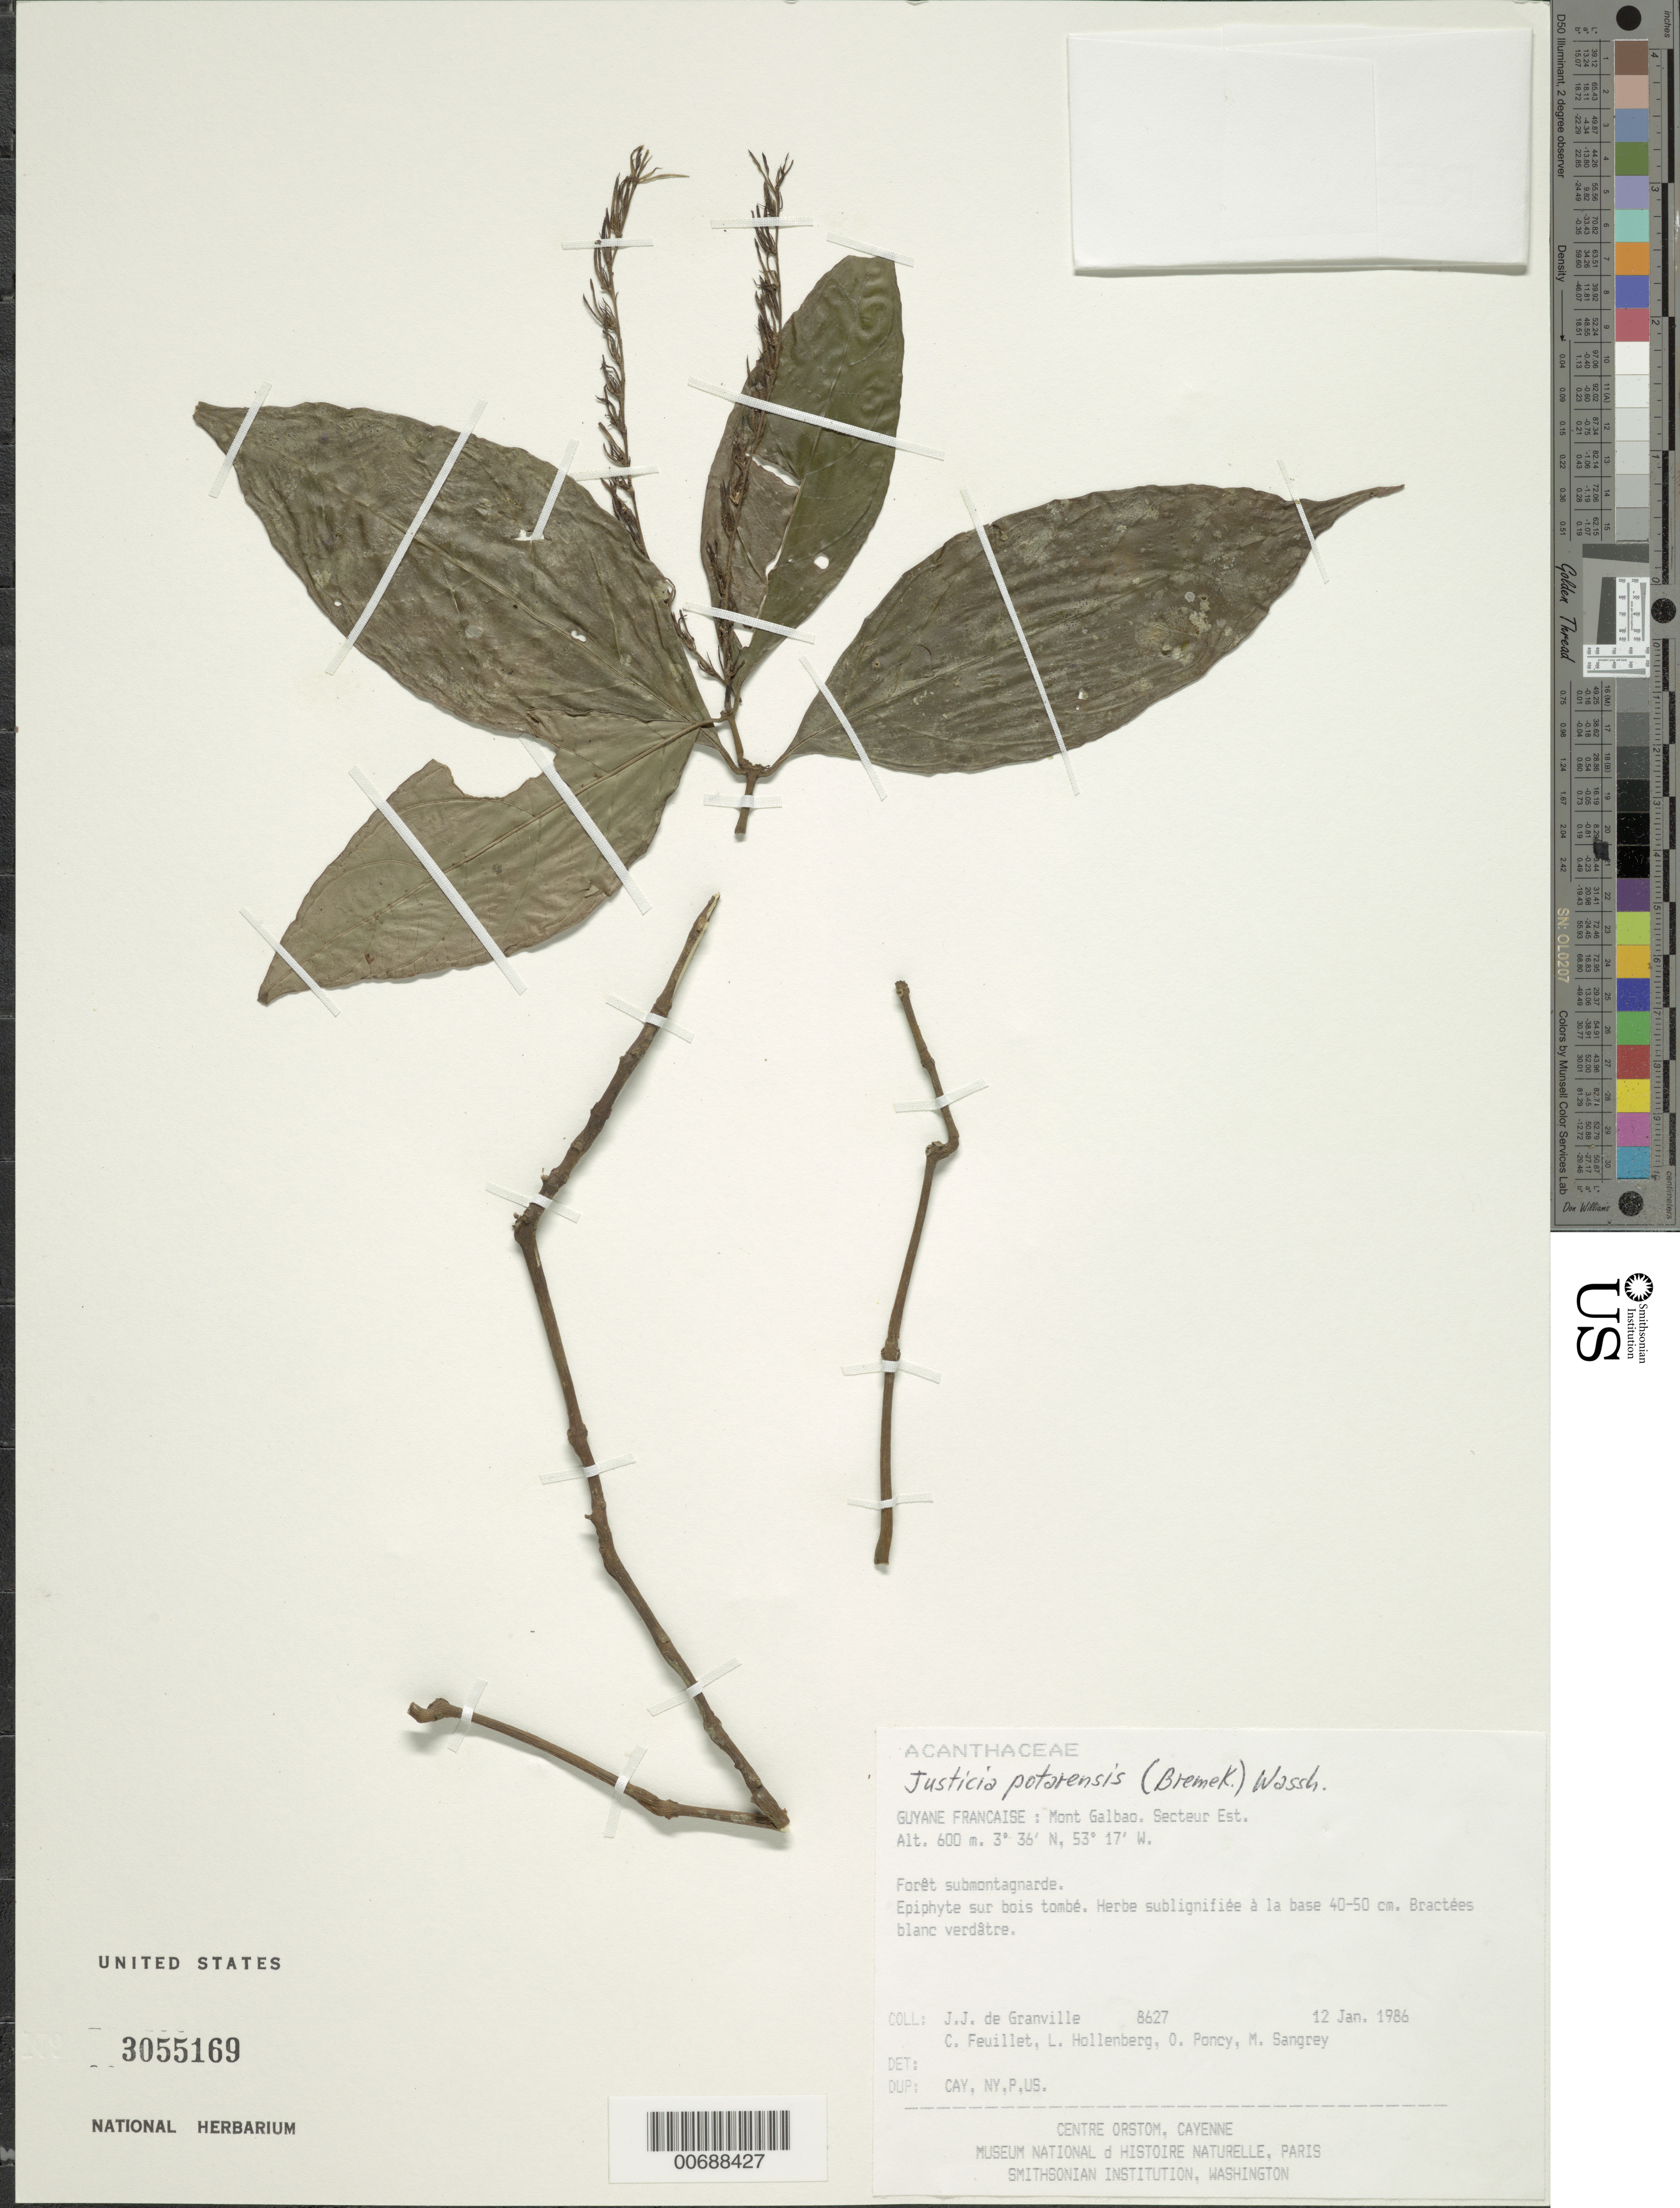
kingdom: Plantae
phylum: Tracheophyta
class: Magnoliopsida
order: Lamiales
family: Acanthaceae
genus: Justicia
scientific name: Justicia potarensis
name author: (Bremek.) Wassh.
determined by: Wasshausen, Dieter C., (BOT), Smithsonian Institution - National Museum of Natural History (UNITED STATES)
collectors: J.-J. de Granville, C. Feuillet, L. Hollenberg, O. Poncy & M. S. Sangrey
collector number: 8627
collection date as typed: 12-Jan-86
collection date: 1986-01-12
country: French Guiana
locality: Mont Galbao. Secteur Est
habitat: Forêt submontagnarde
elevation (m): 600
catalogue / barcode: US 3055169